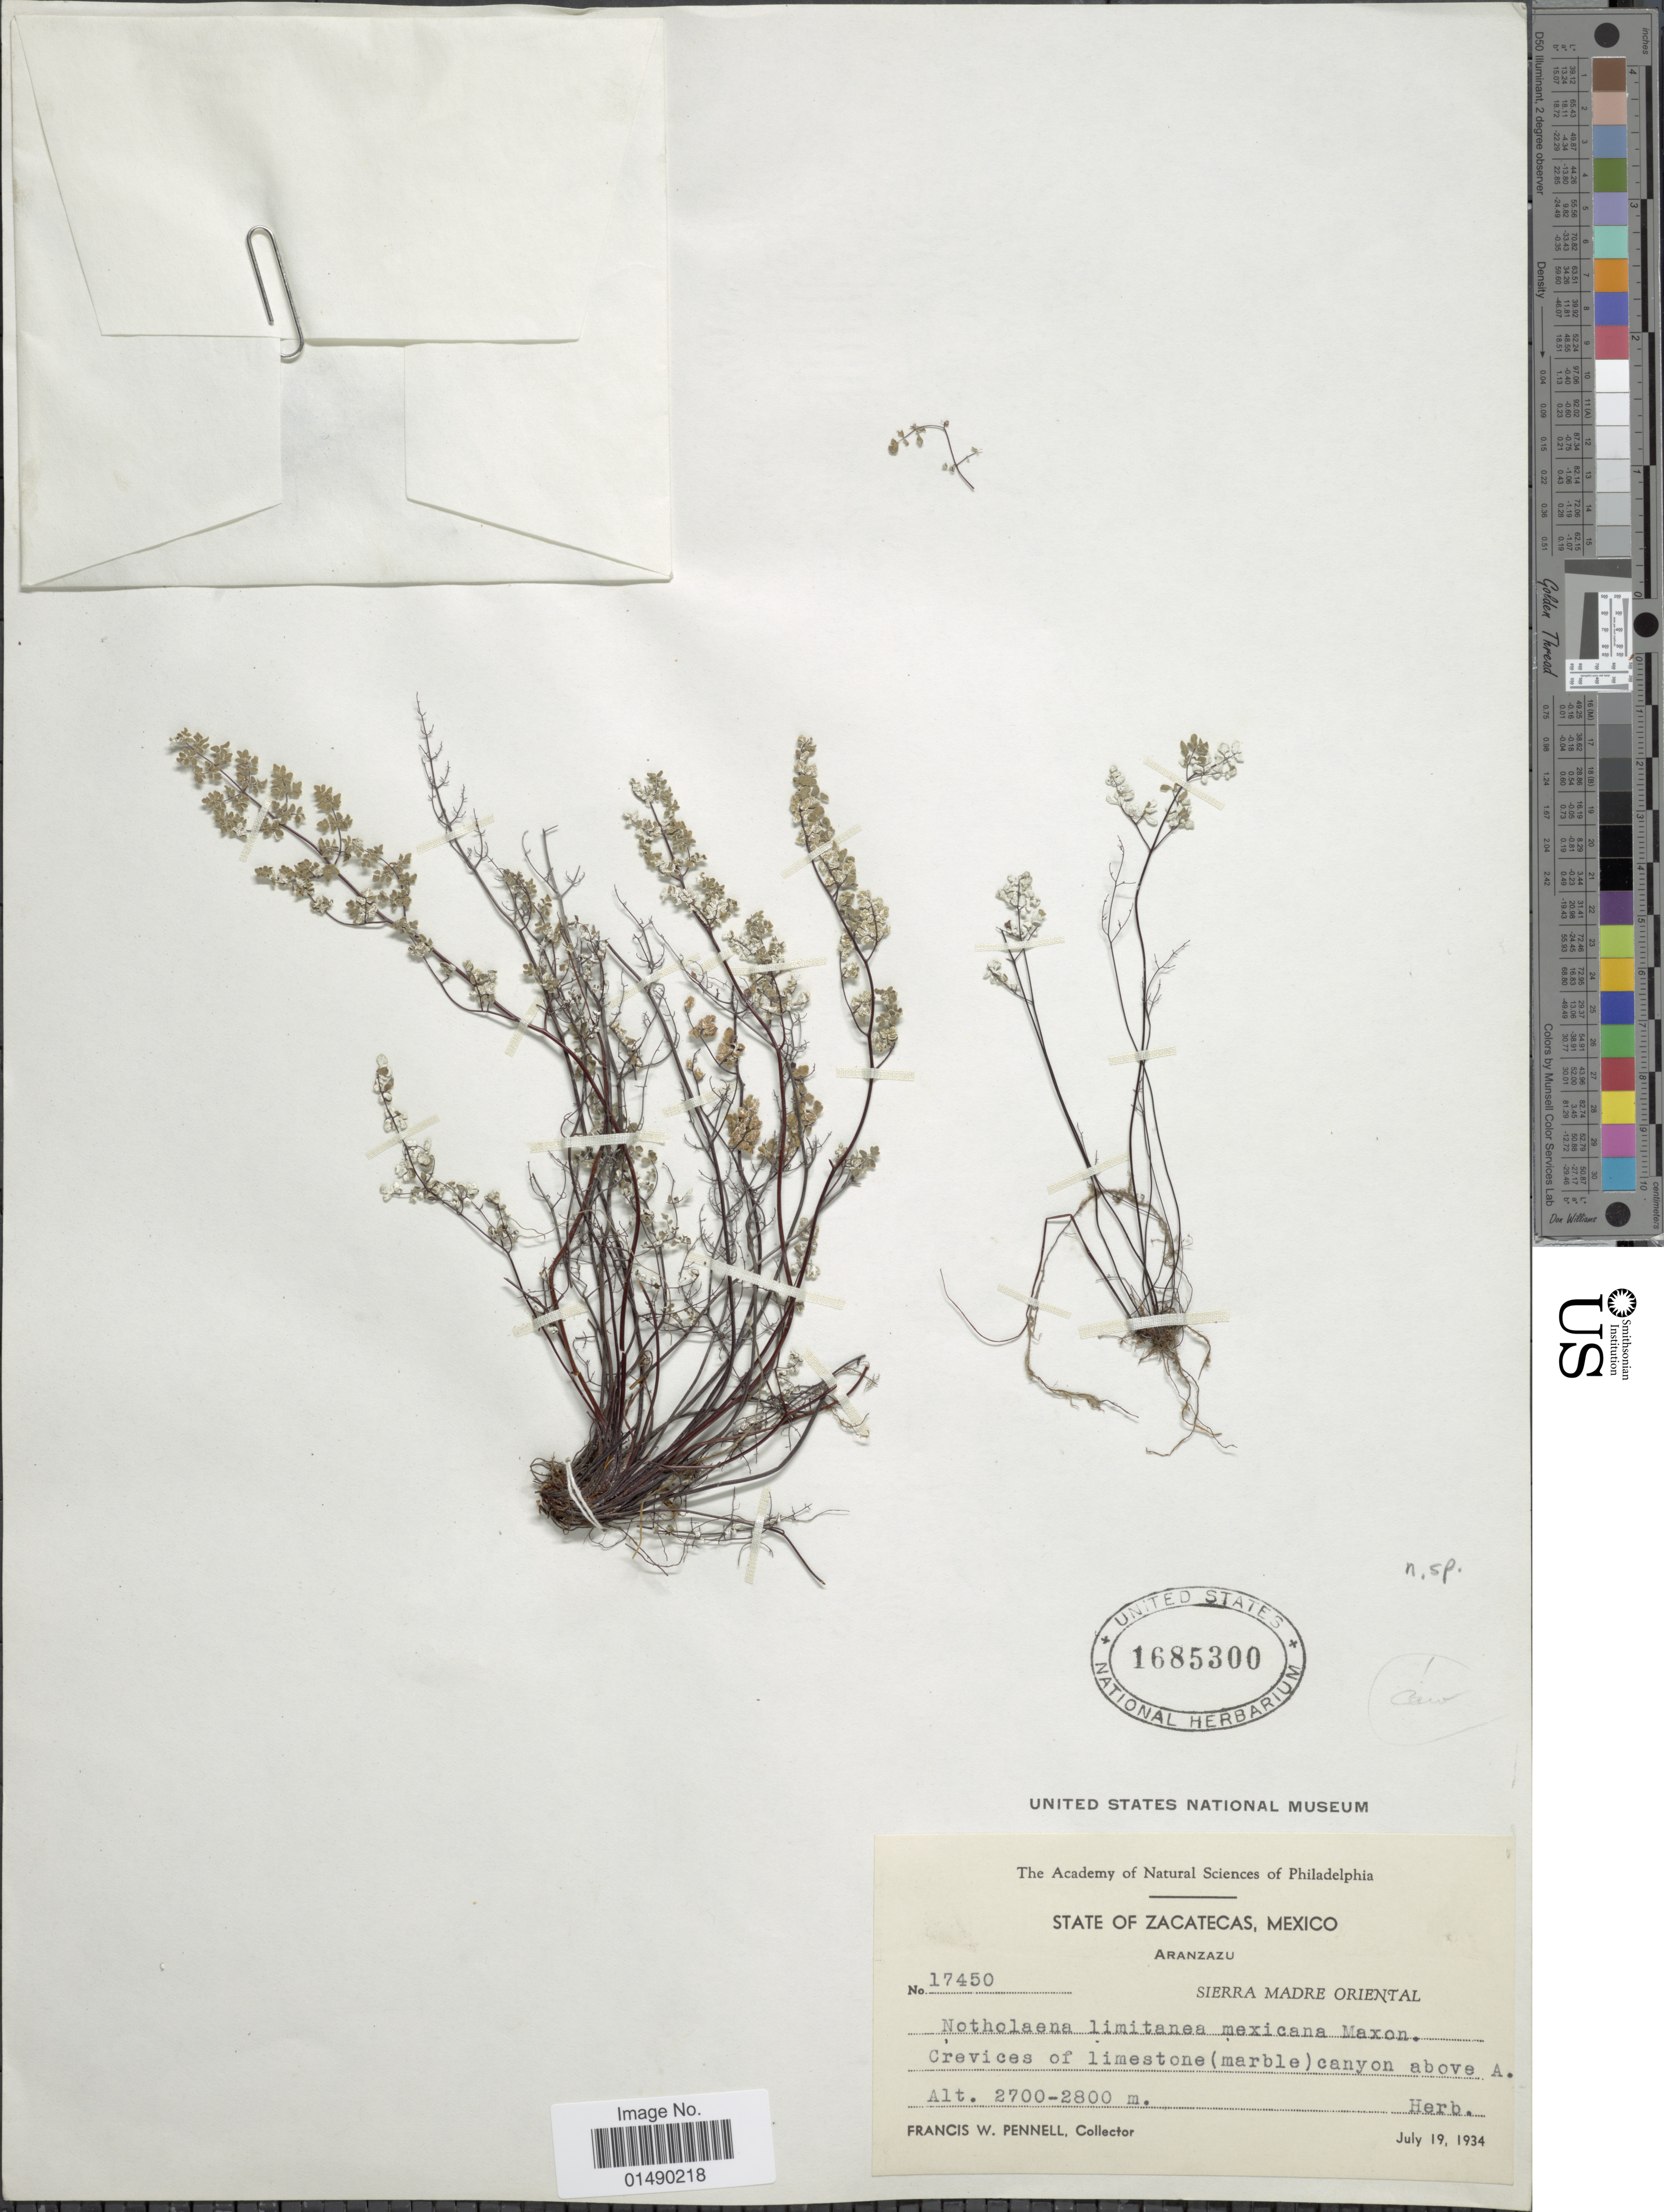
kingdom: Plantae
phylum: Tracheophyta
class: Polypodiopsida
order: Polypodiales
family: Pteridaceae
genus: Argyrochosma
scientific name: Argyrochosma limitanea subsp. mexicana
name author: (Maxon) Windham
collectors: F. W. Pennell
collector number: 17450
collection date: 1934-07-19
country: Mexico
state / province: Zacatecas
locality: Mexico, Aranzazu, Sierra Madre Oriental, Crevices of limestone (marble) canyon above A.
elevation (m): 2700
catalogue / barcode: US 1685300